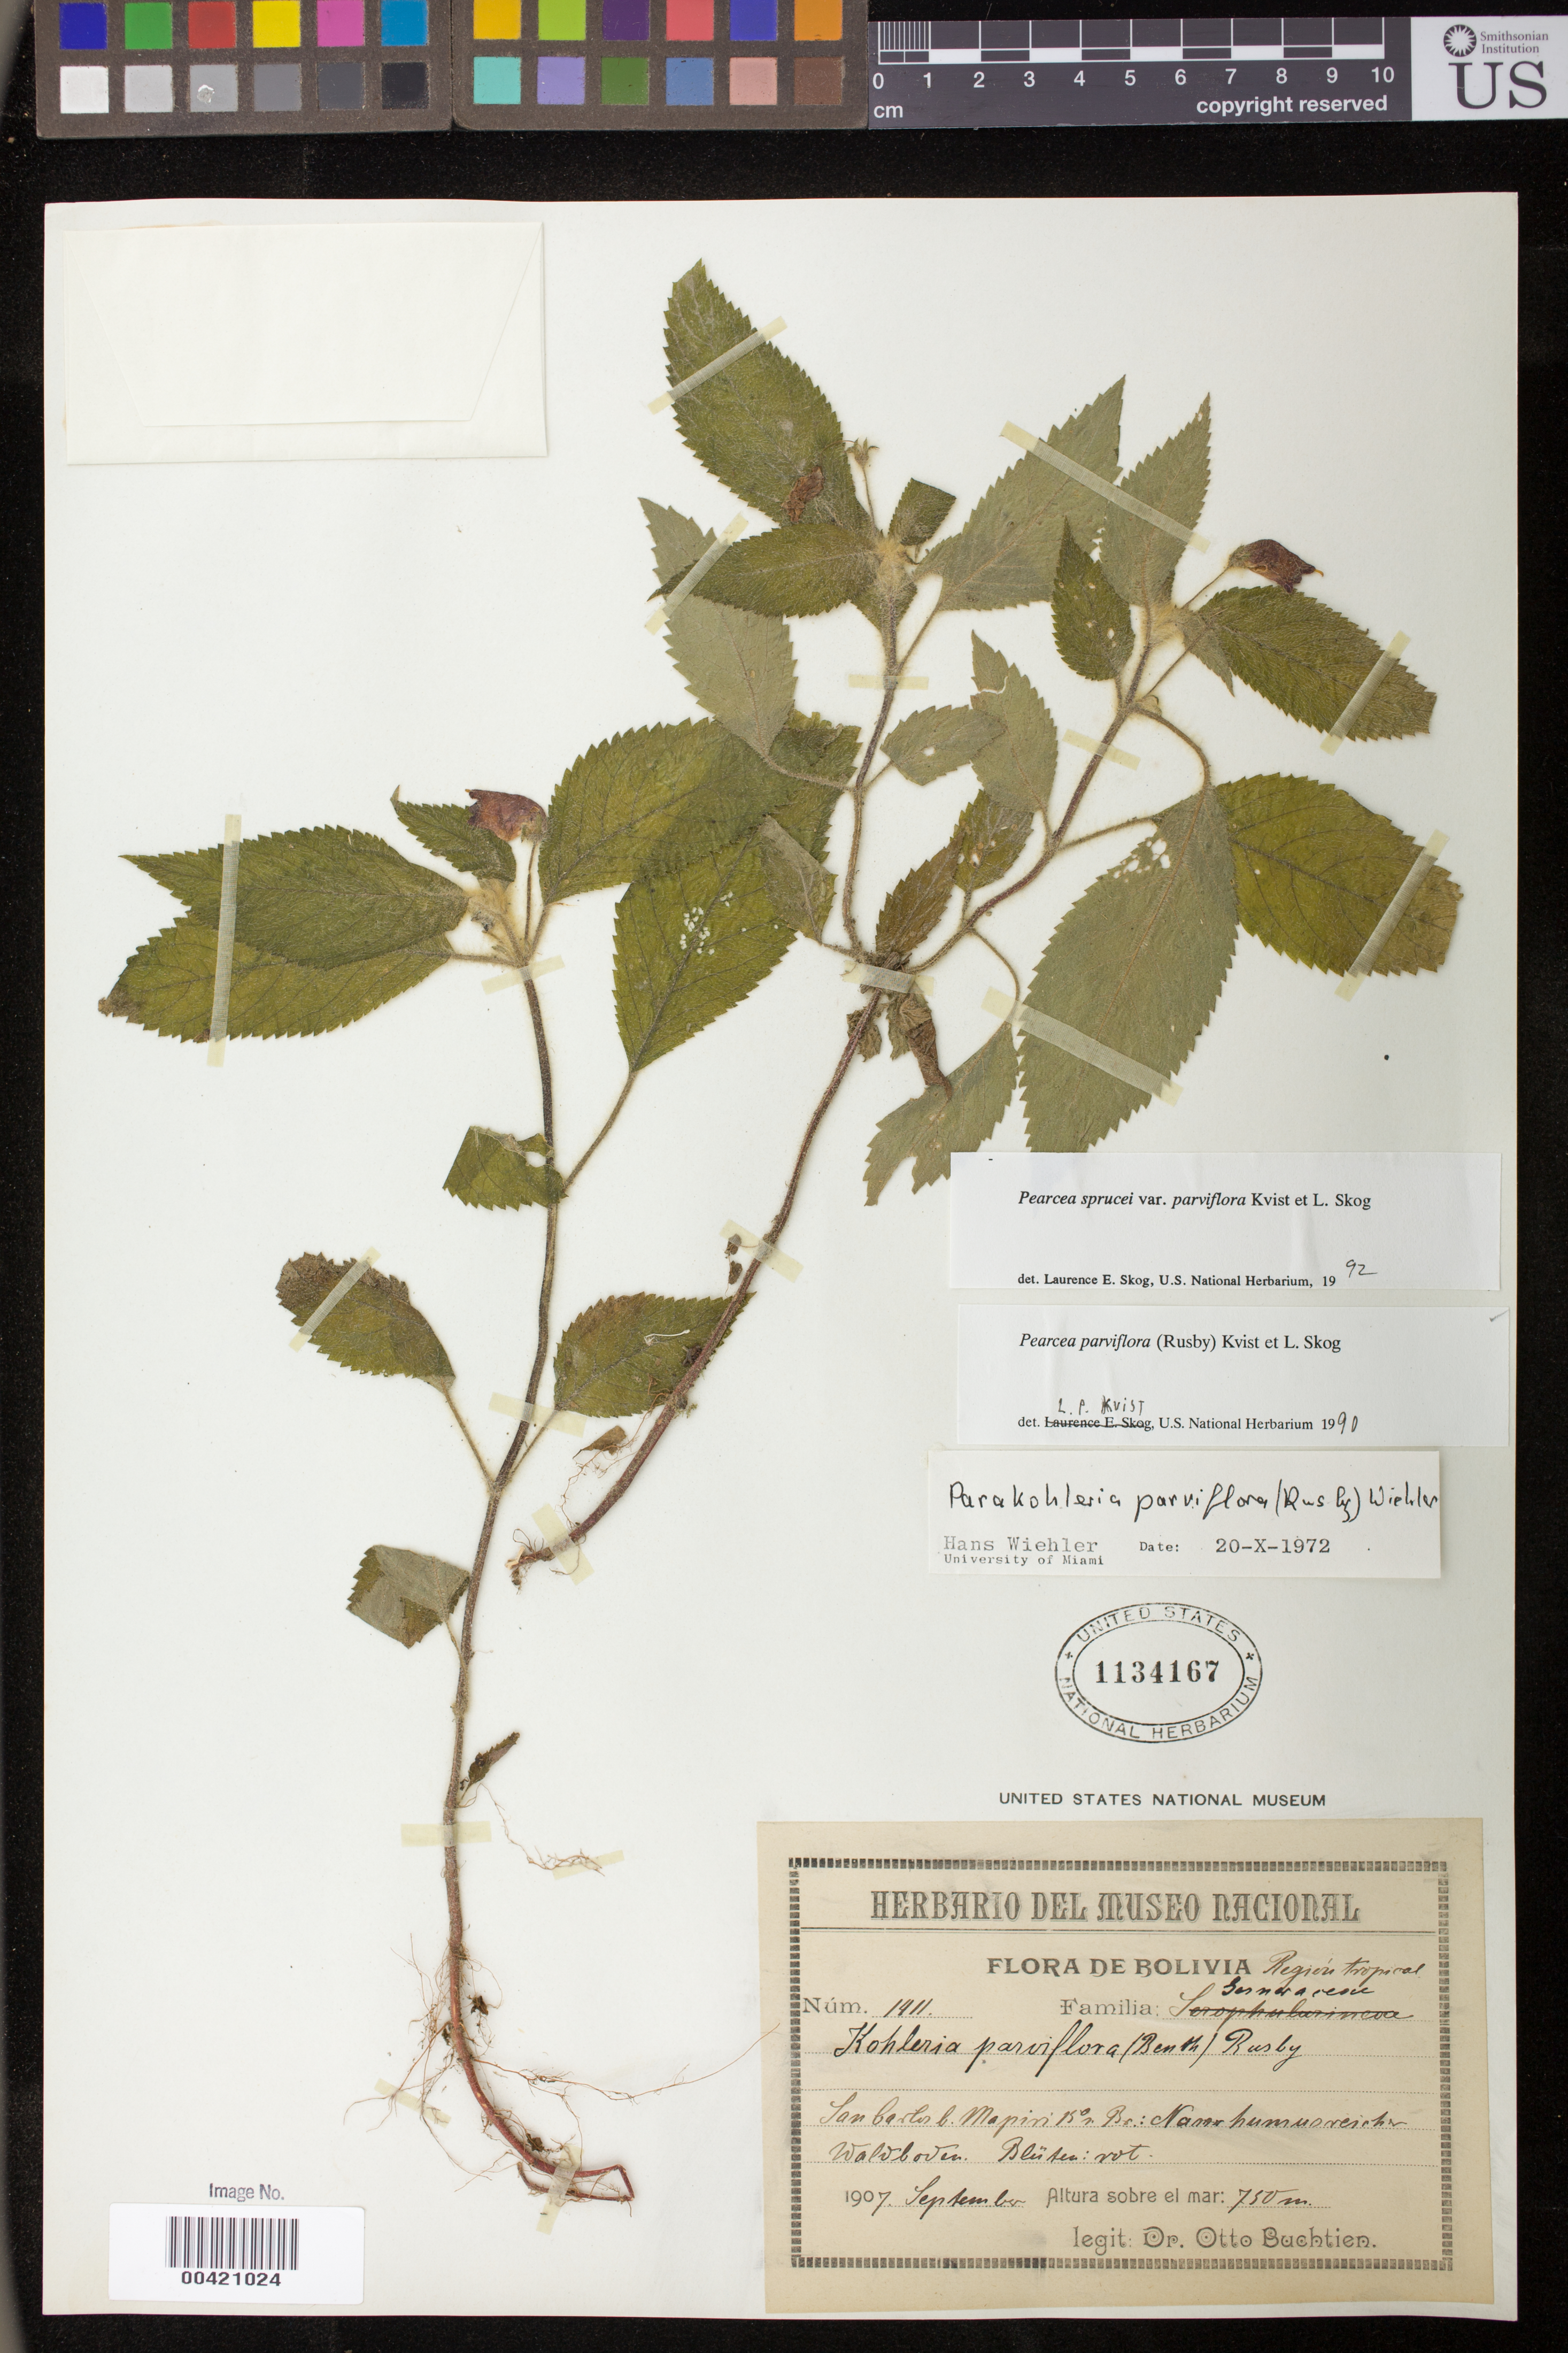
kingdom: Plantae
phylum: Tracheophyta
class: Magnoliopsida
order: Lamiales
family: Gesneriaceae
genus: Pearcea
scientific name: Pearcea sprucei var. parviflora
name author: (Rusby) L.P. Kvist & L.E. Skog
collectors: O. Buchtien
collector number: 1411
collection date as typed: Sep 1907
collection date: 1907-09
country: Bolivia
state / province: La Paz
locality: San Carlos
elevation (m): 750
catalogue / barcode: US 1134167